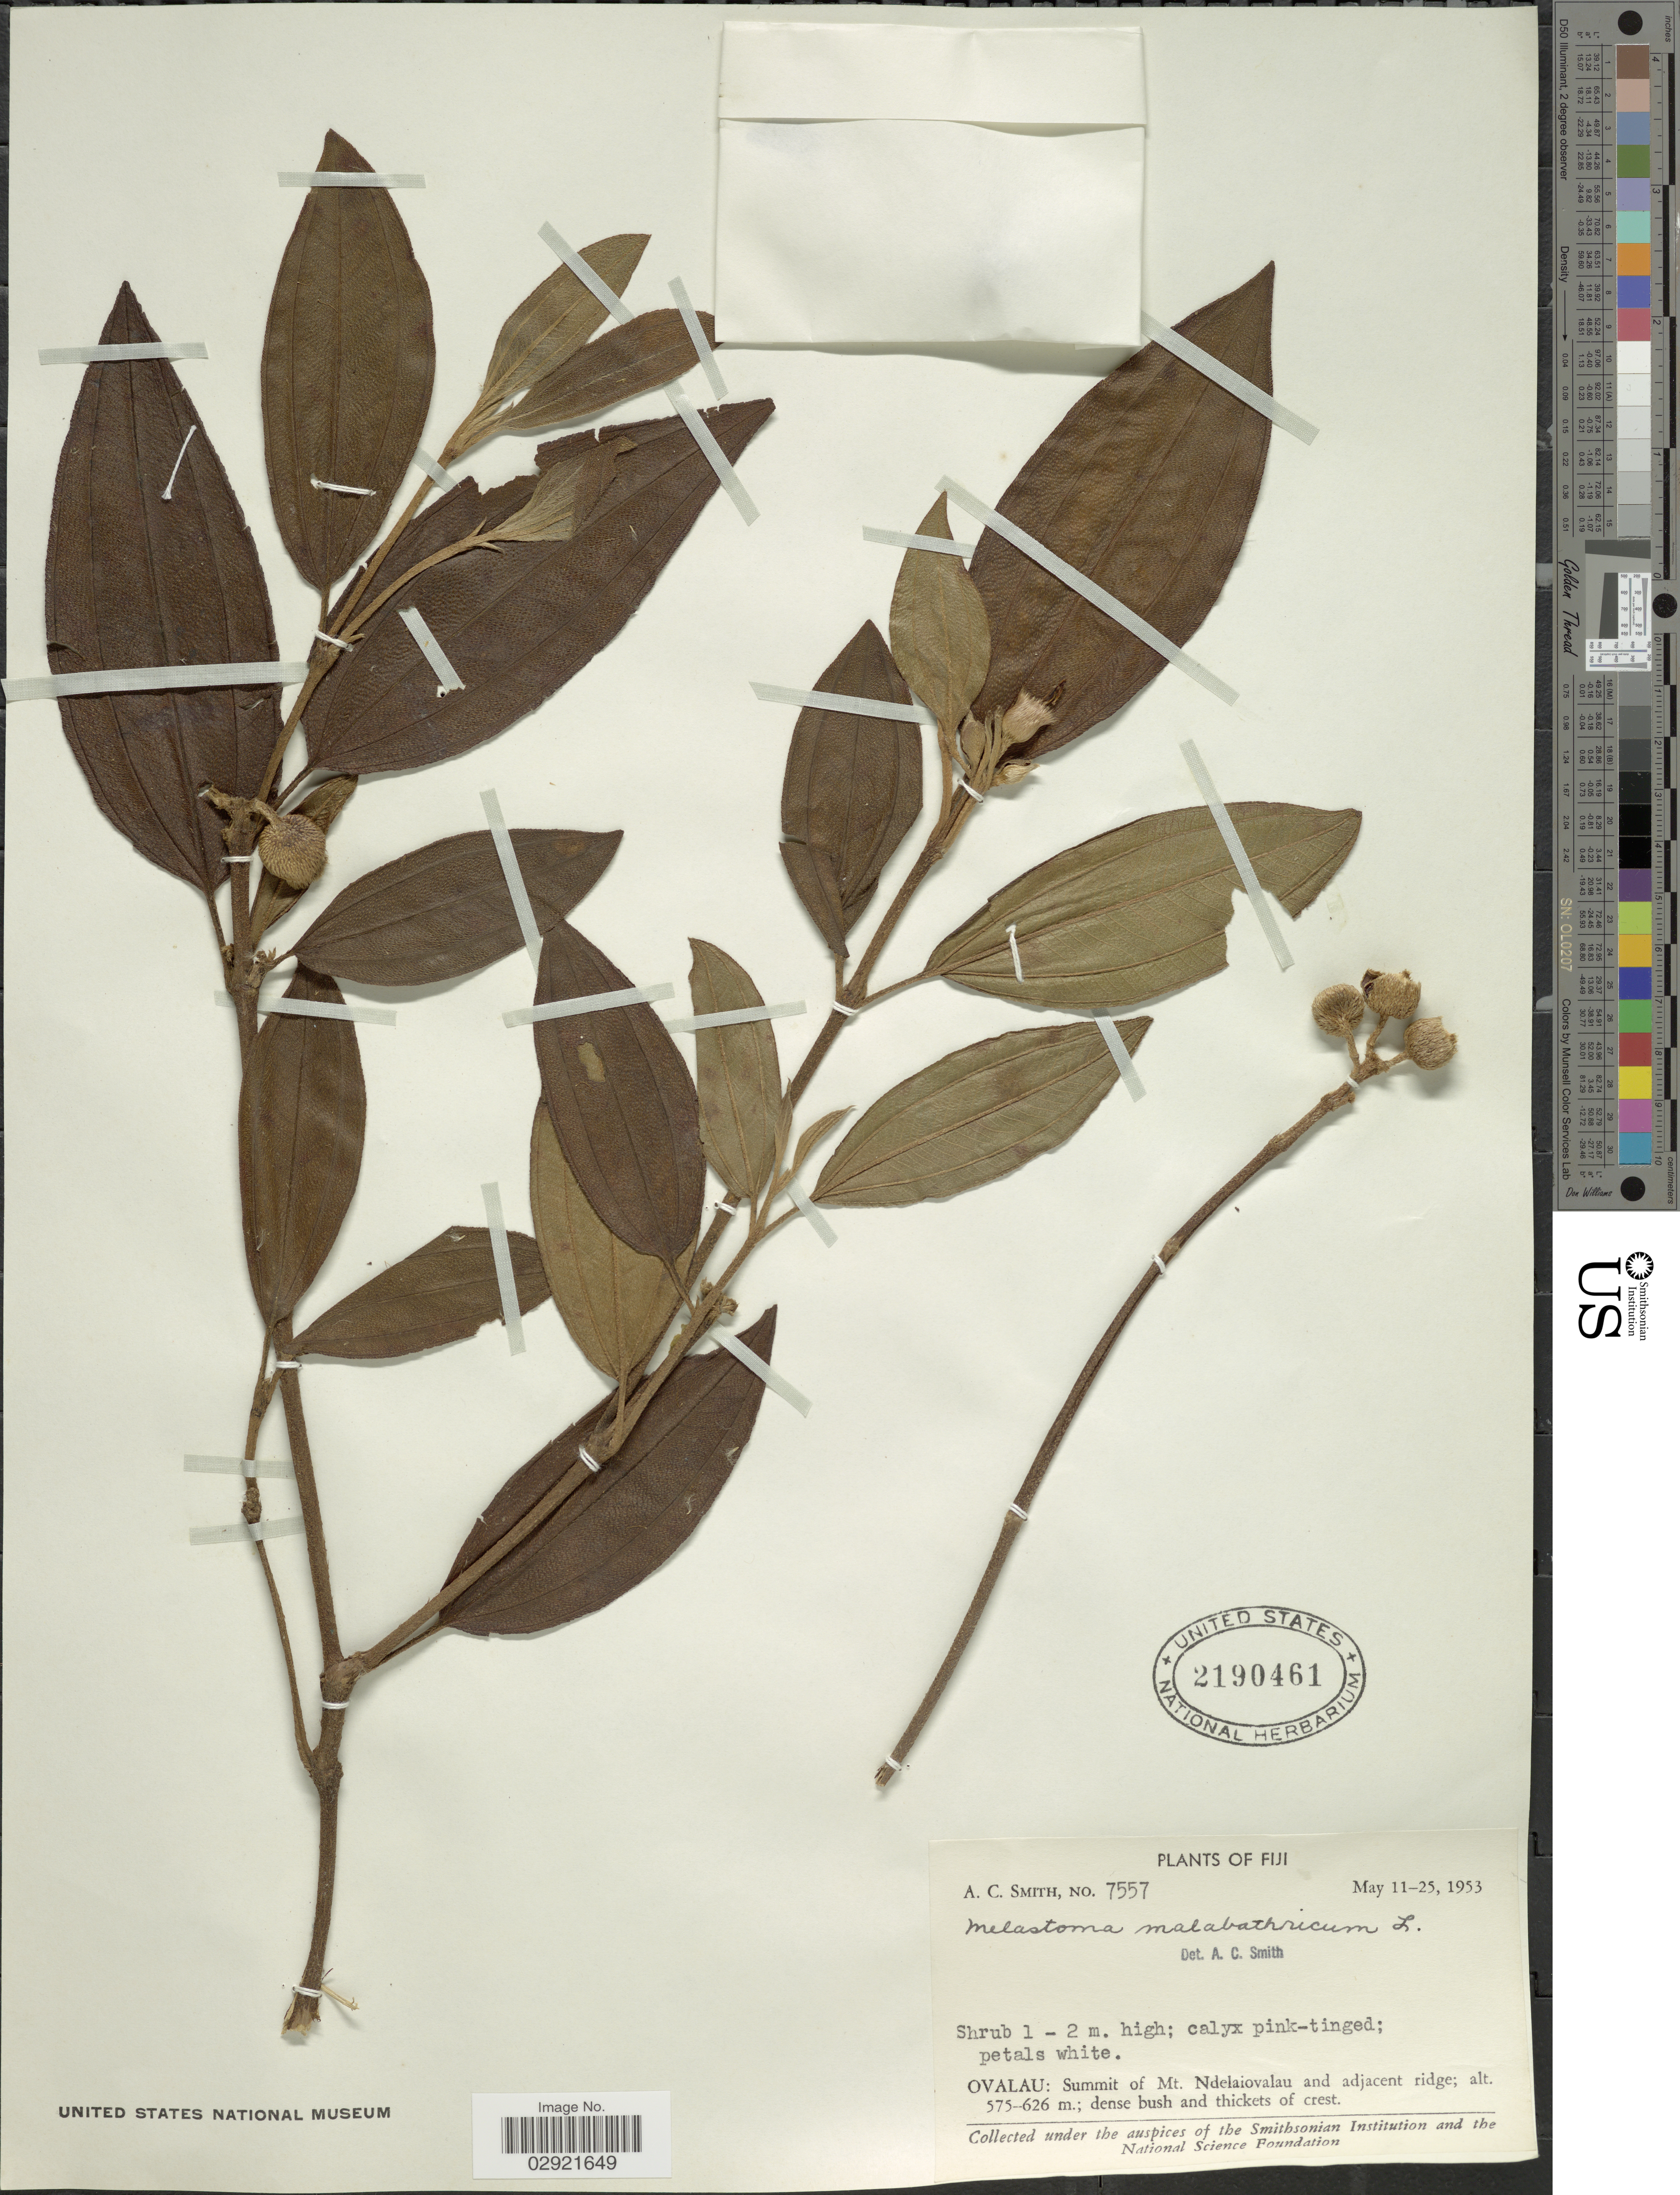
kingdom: Plantae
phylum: Tracheophyta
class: Magnoliopsida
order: Myrtales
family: Melastomataceae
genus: Melastoma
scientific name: Melastoma malabathricum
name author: L.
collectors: A. C. Smith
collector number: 7557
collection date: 1953-05-11/1953-05-25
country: Fiji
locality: Ovalau: Summit of Mt. Ndelaiovalau and adjacent ridge.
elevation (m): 575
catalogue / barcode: US 2190461